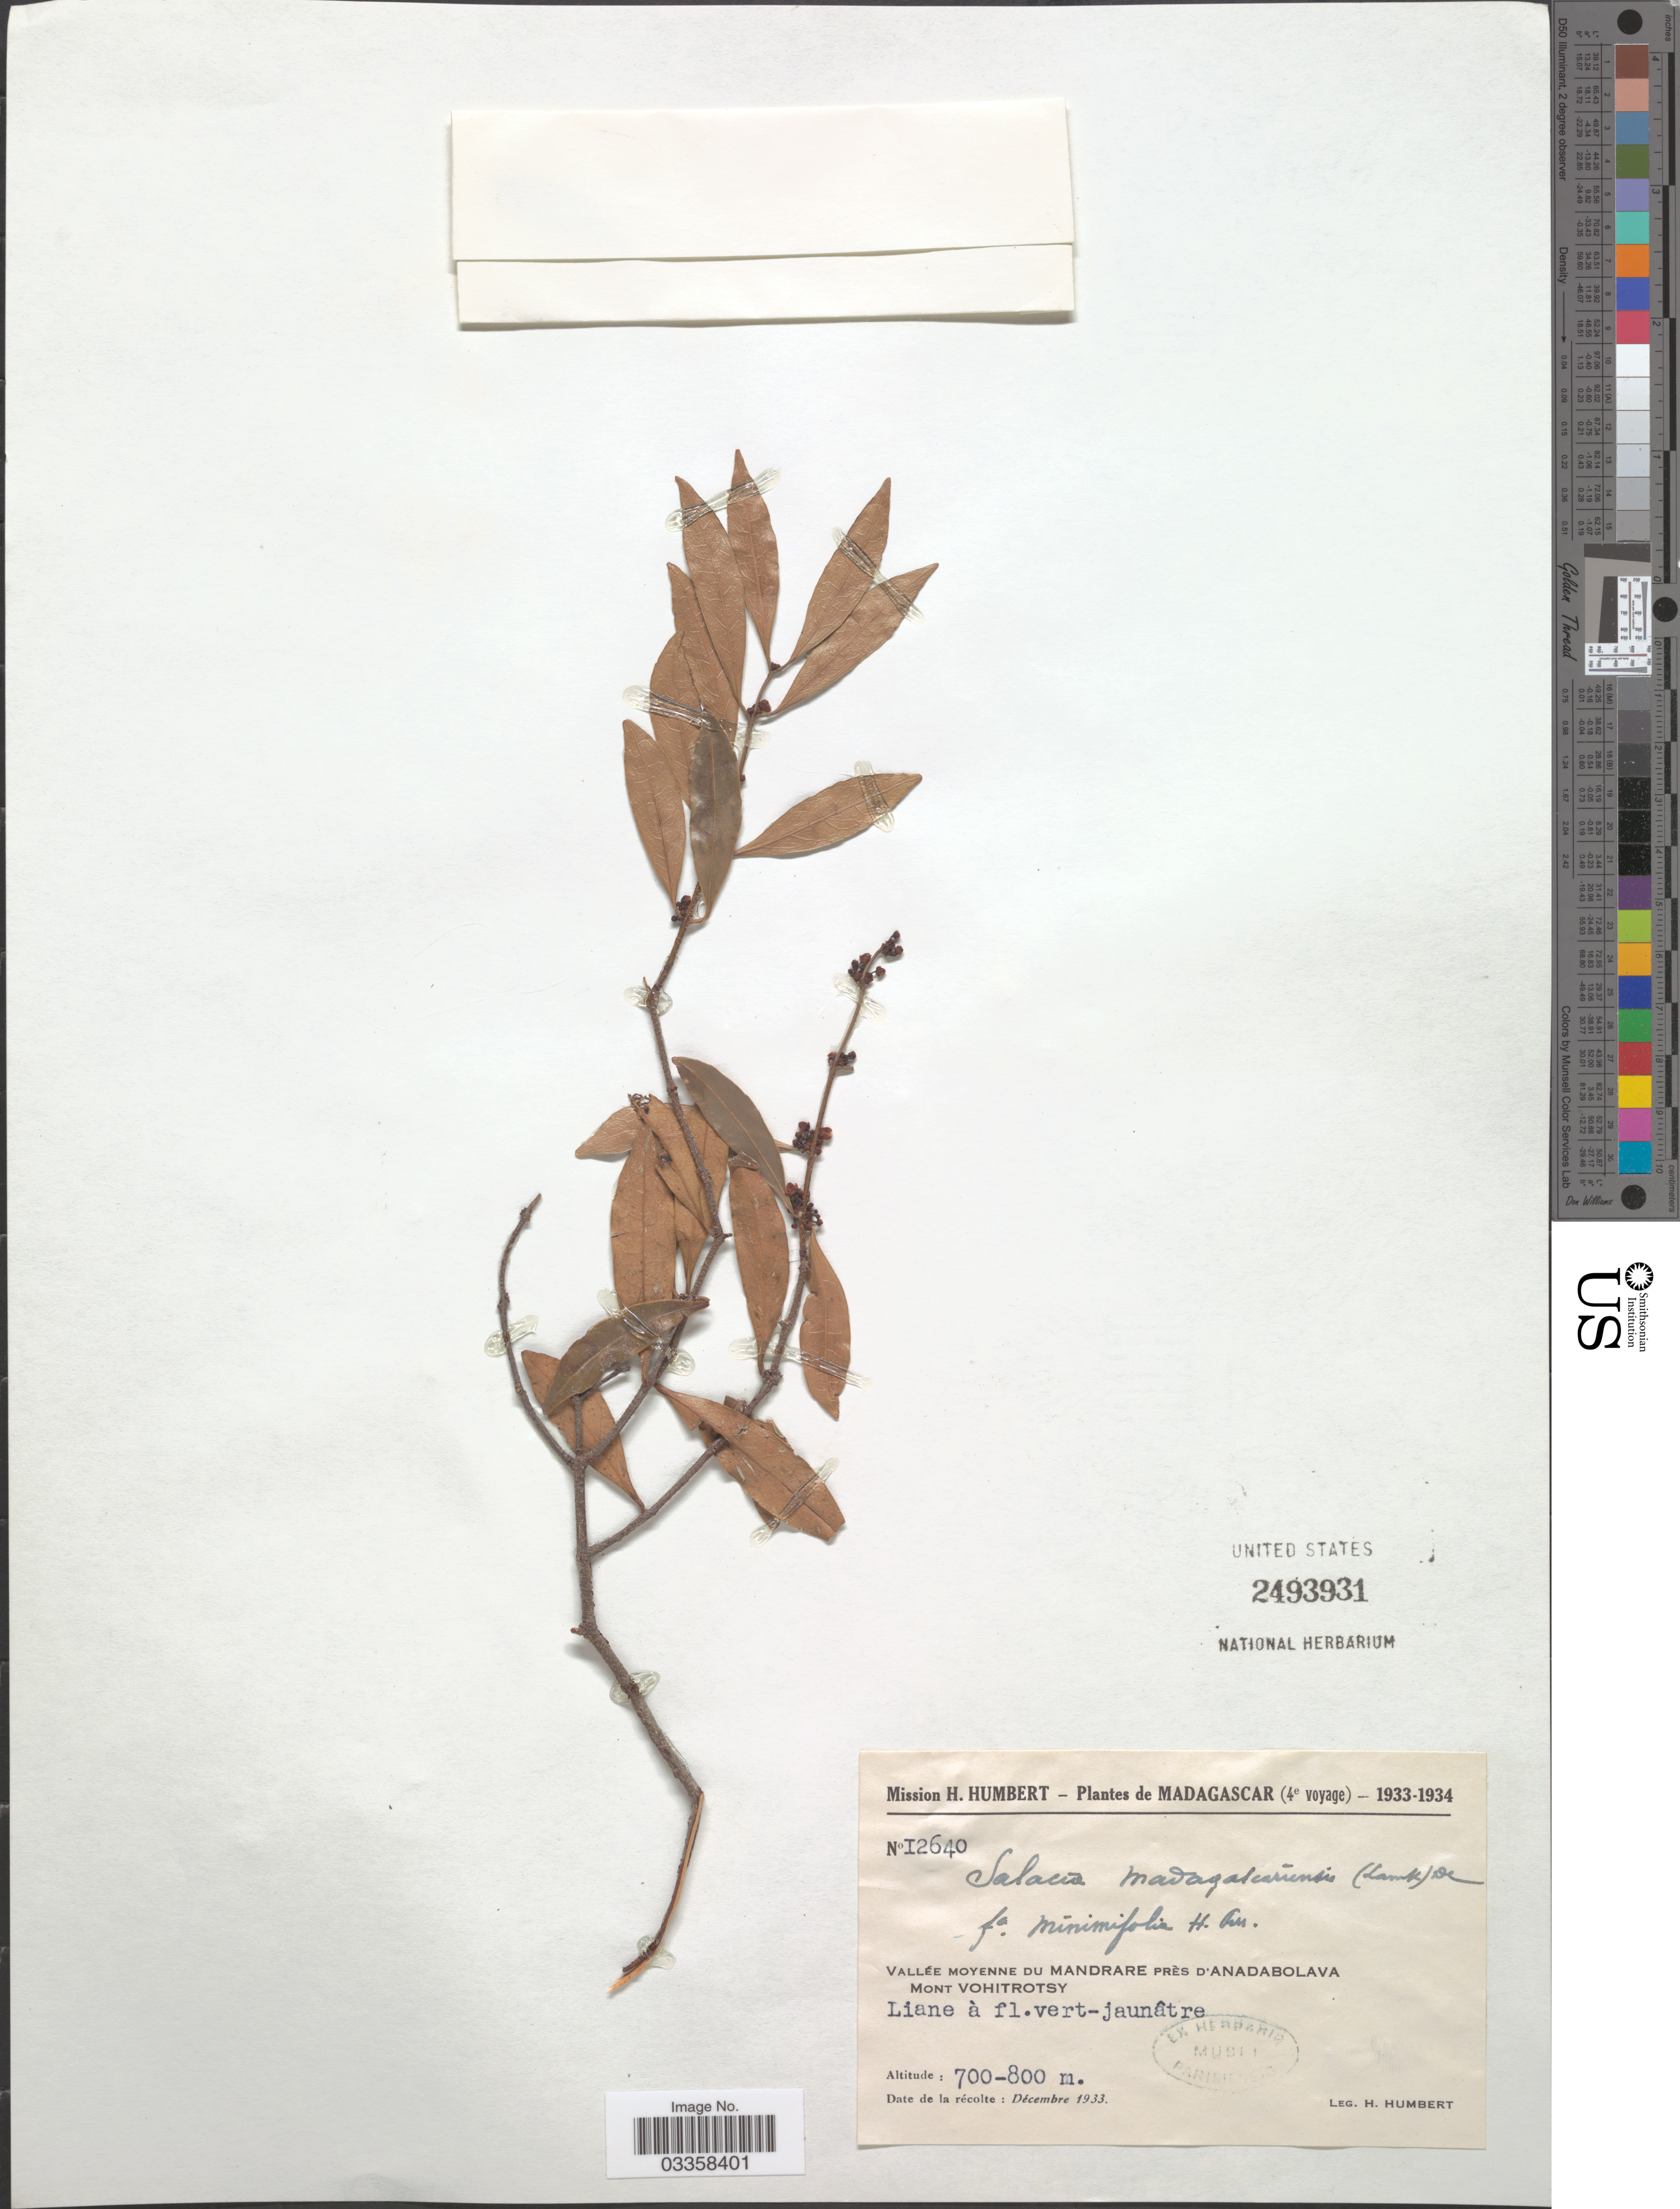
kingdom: Plantae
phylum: Tracheophyta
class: Magnoliopsida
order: Celastrales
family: Celastraceae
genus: Salacia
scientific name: Salacia madagascariensis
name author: (Lam.) DC.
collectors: H. Humbert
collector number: I2640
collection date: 1933-12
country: Madagascar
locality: Vallée moyenne du Mandrare près d'Anadabolava mont Vohitrotsy.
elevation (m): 700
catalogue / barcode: US 2493931